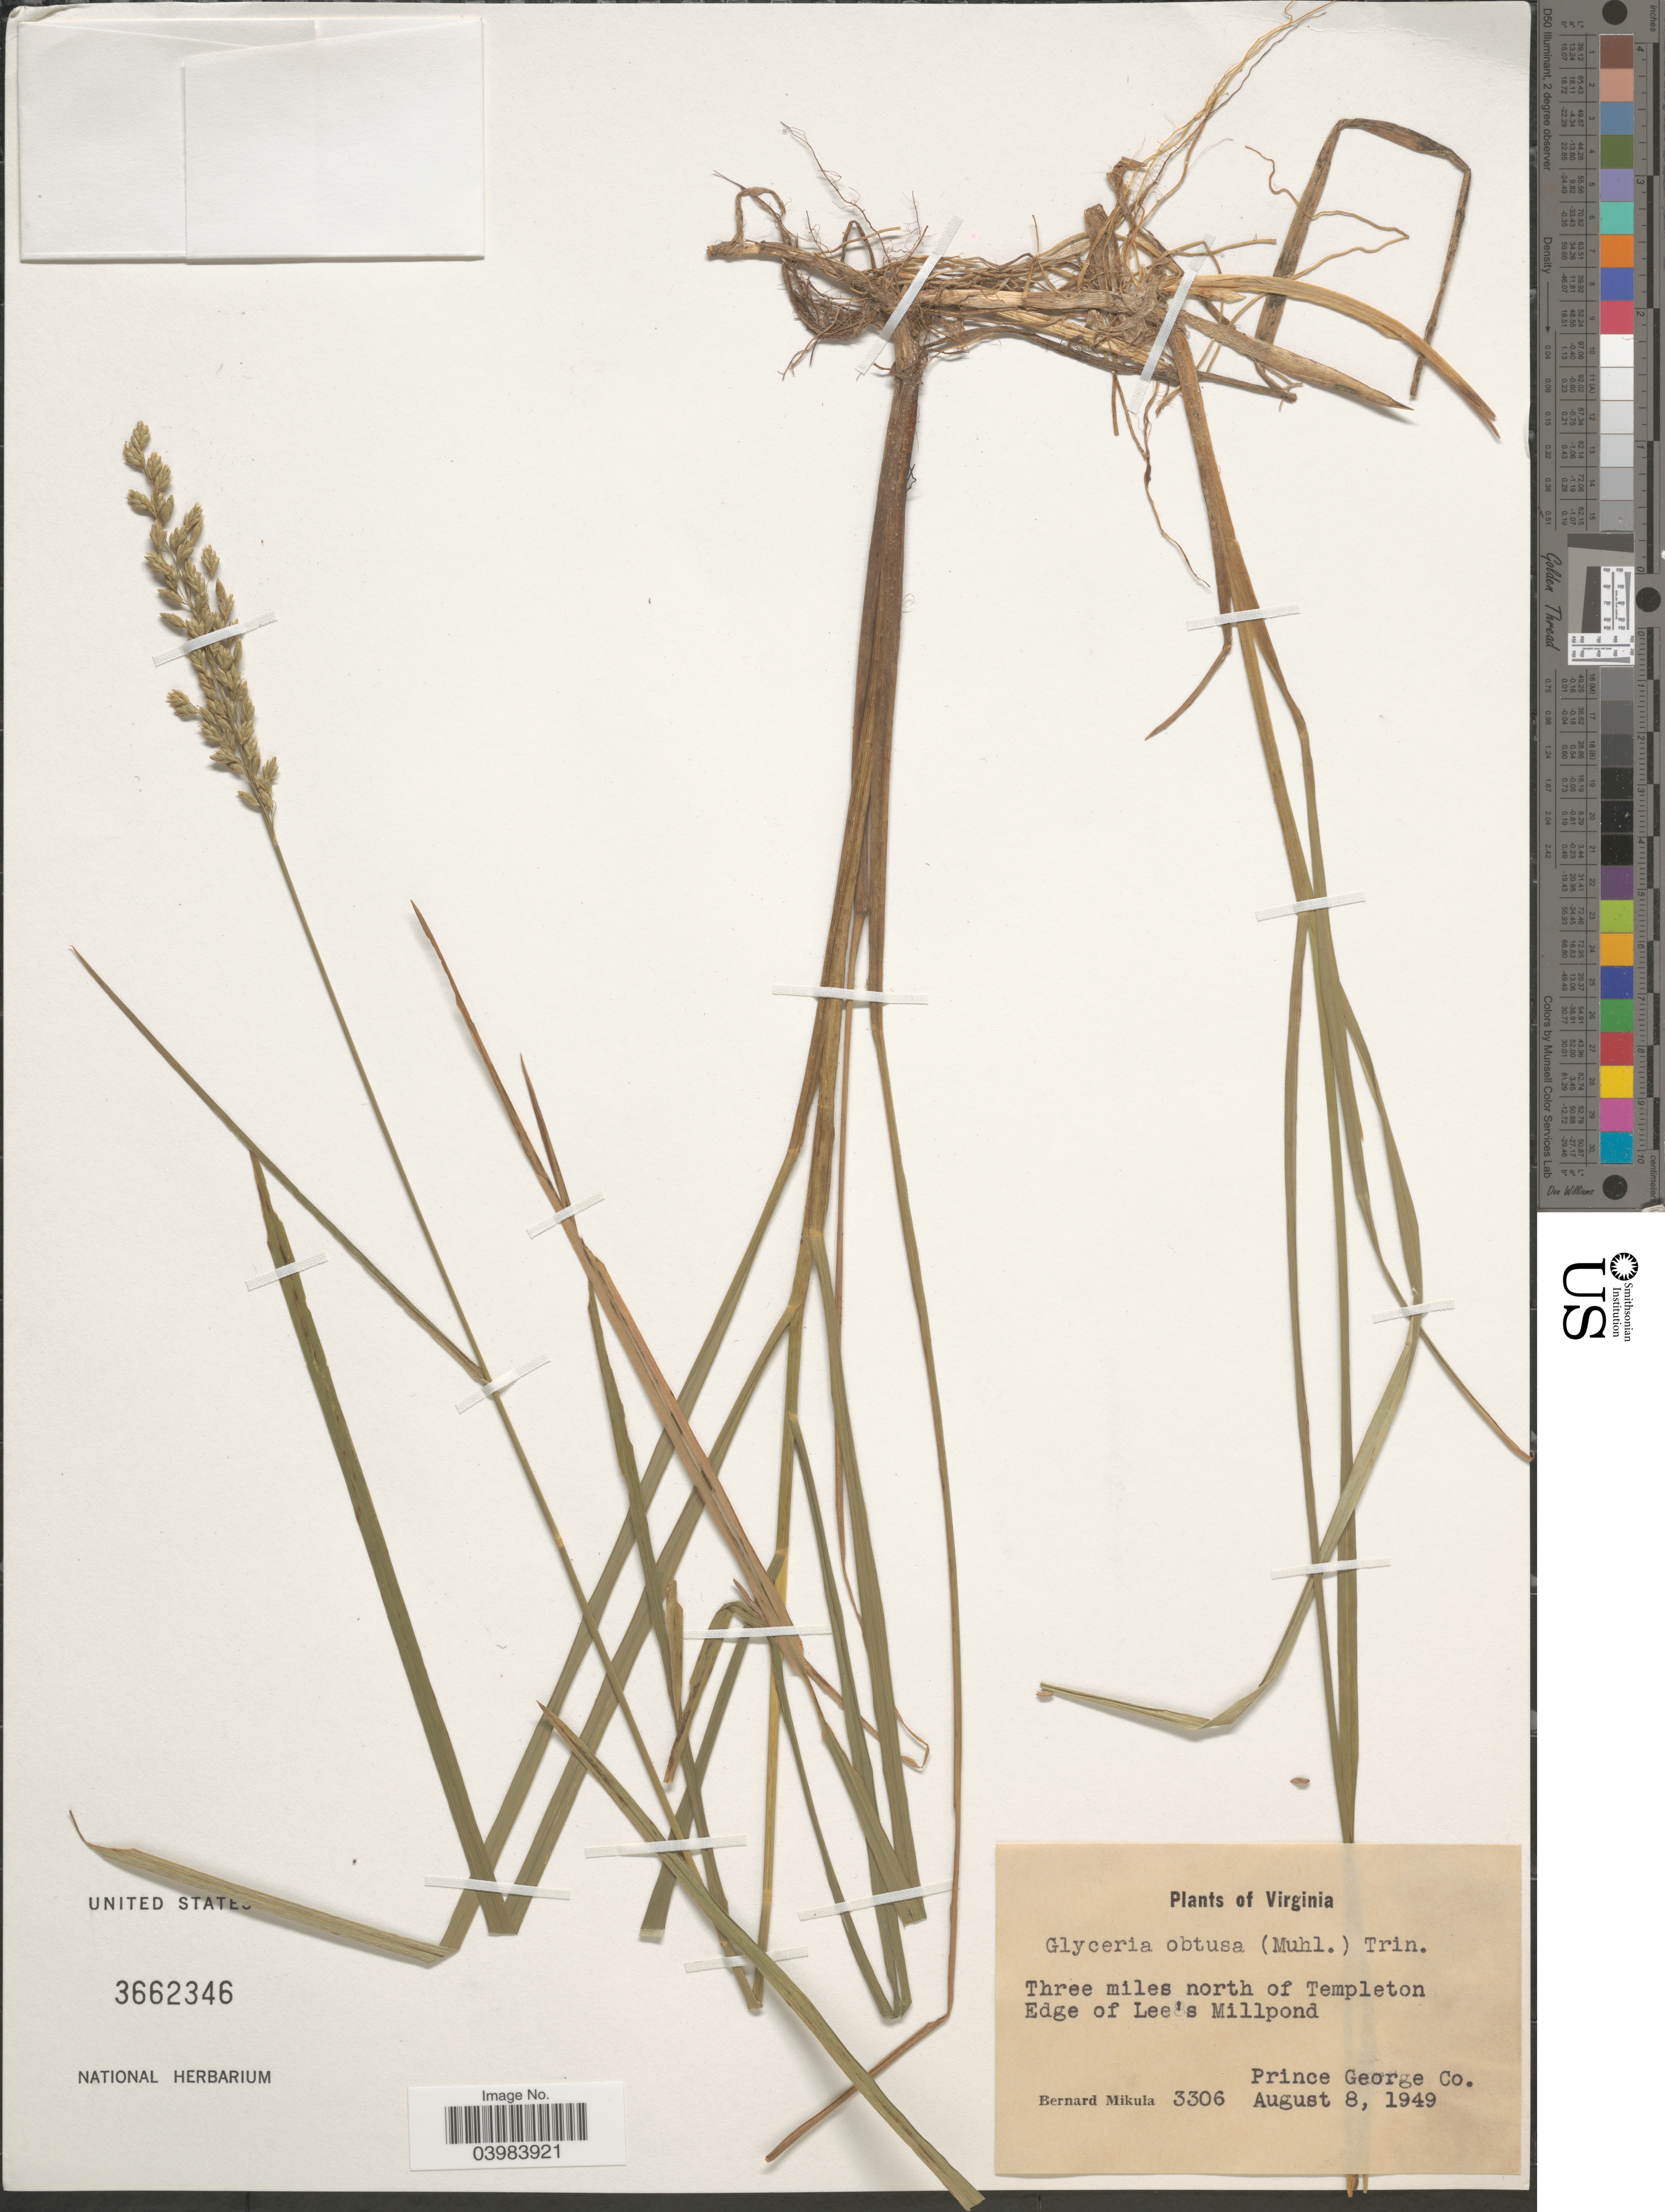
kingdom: Plantae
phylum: Tracheophyta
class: Liliopsida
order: Poales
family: Poaceae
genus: Glyceria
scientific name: Glyceria obtusa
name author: (Muhl.) Trin.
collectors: B. Mikula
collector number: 3306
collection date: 1949-08-08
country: United States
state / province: Virginia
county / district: Prince George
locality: Three miles north of Templeton. Edge of Lee's Millpond. Prince George Co.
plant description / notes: Mullinger, M.D. - University of Vermont - leaf tissue:DNA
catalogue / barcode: US 3662346